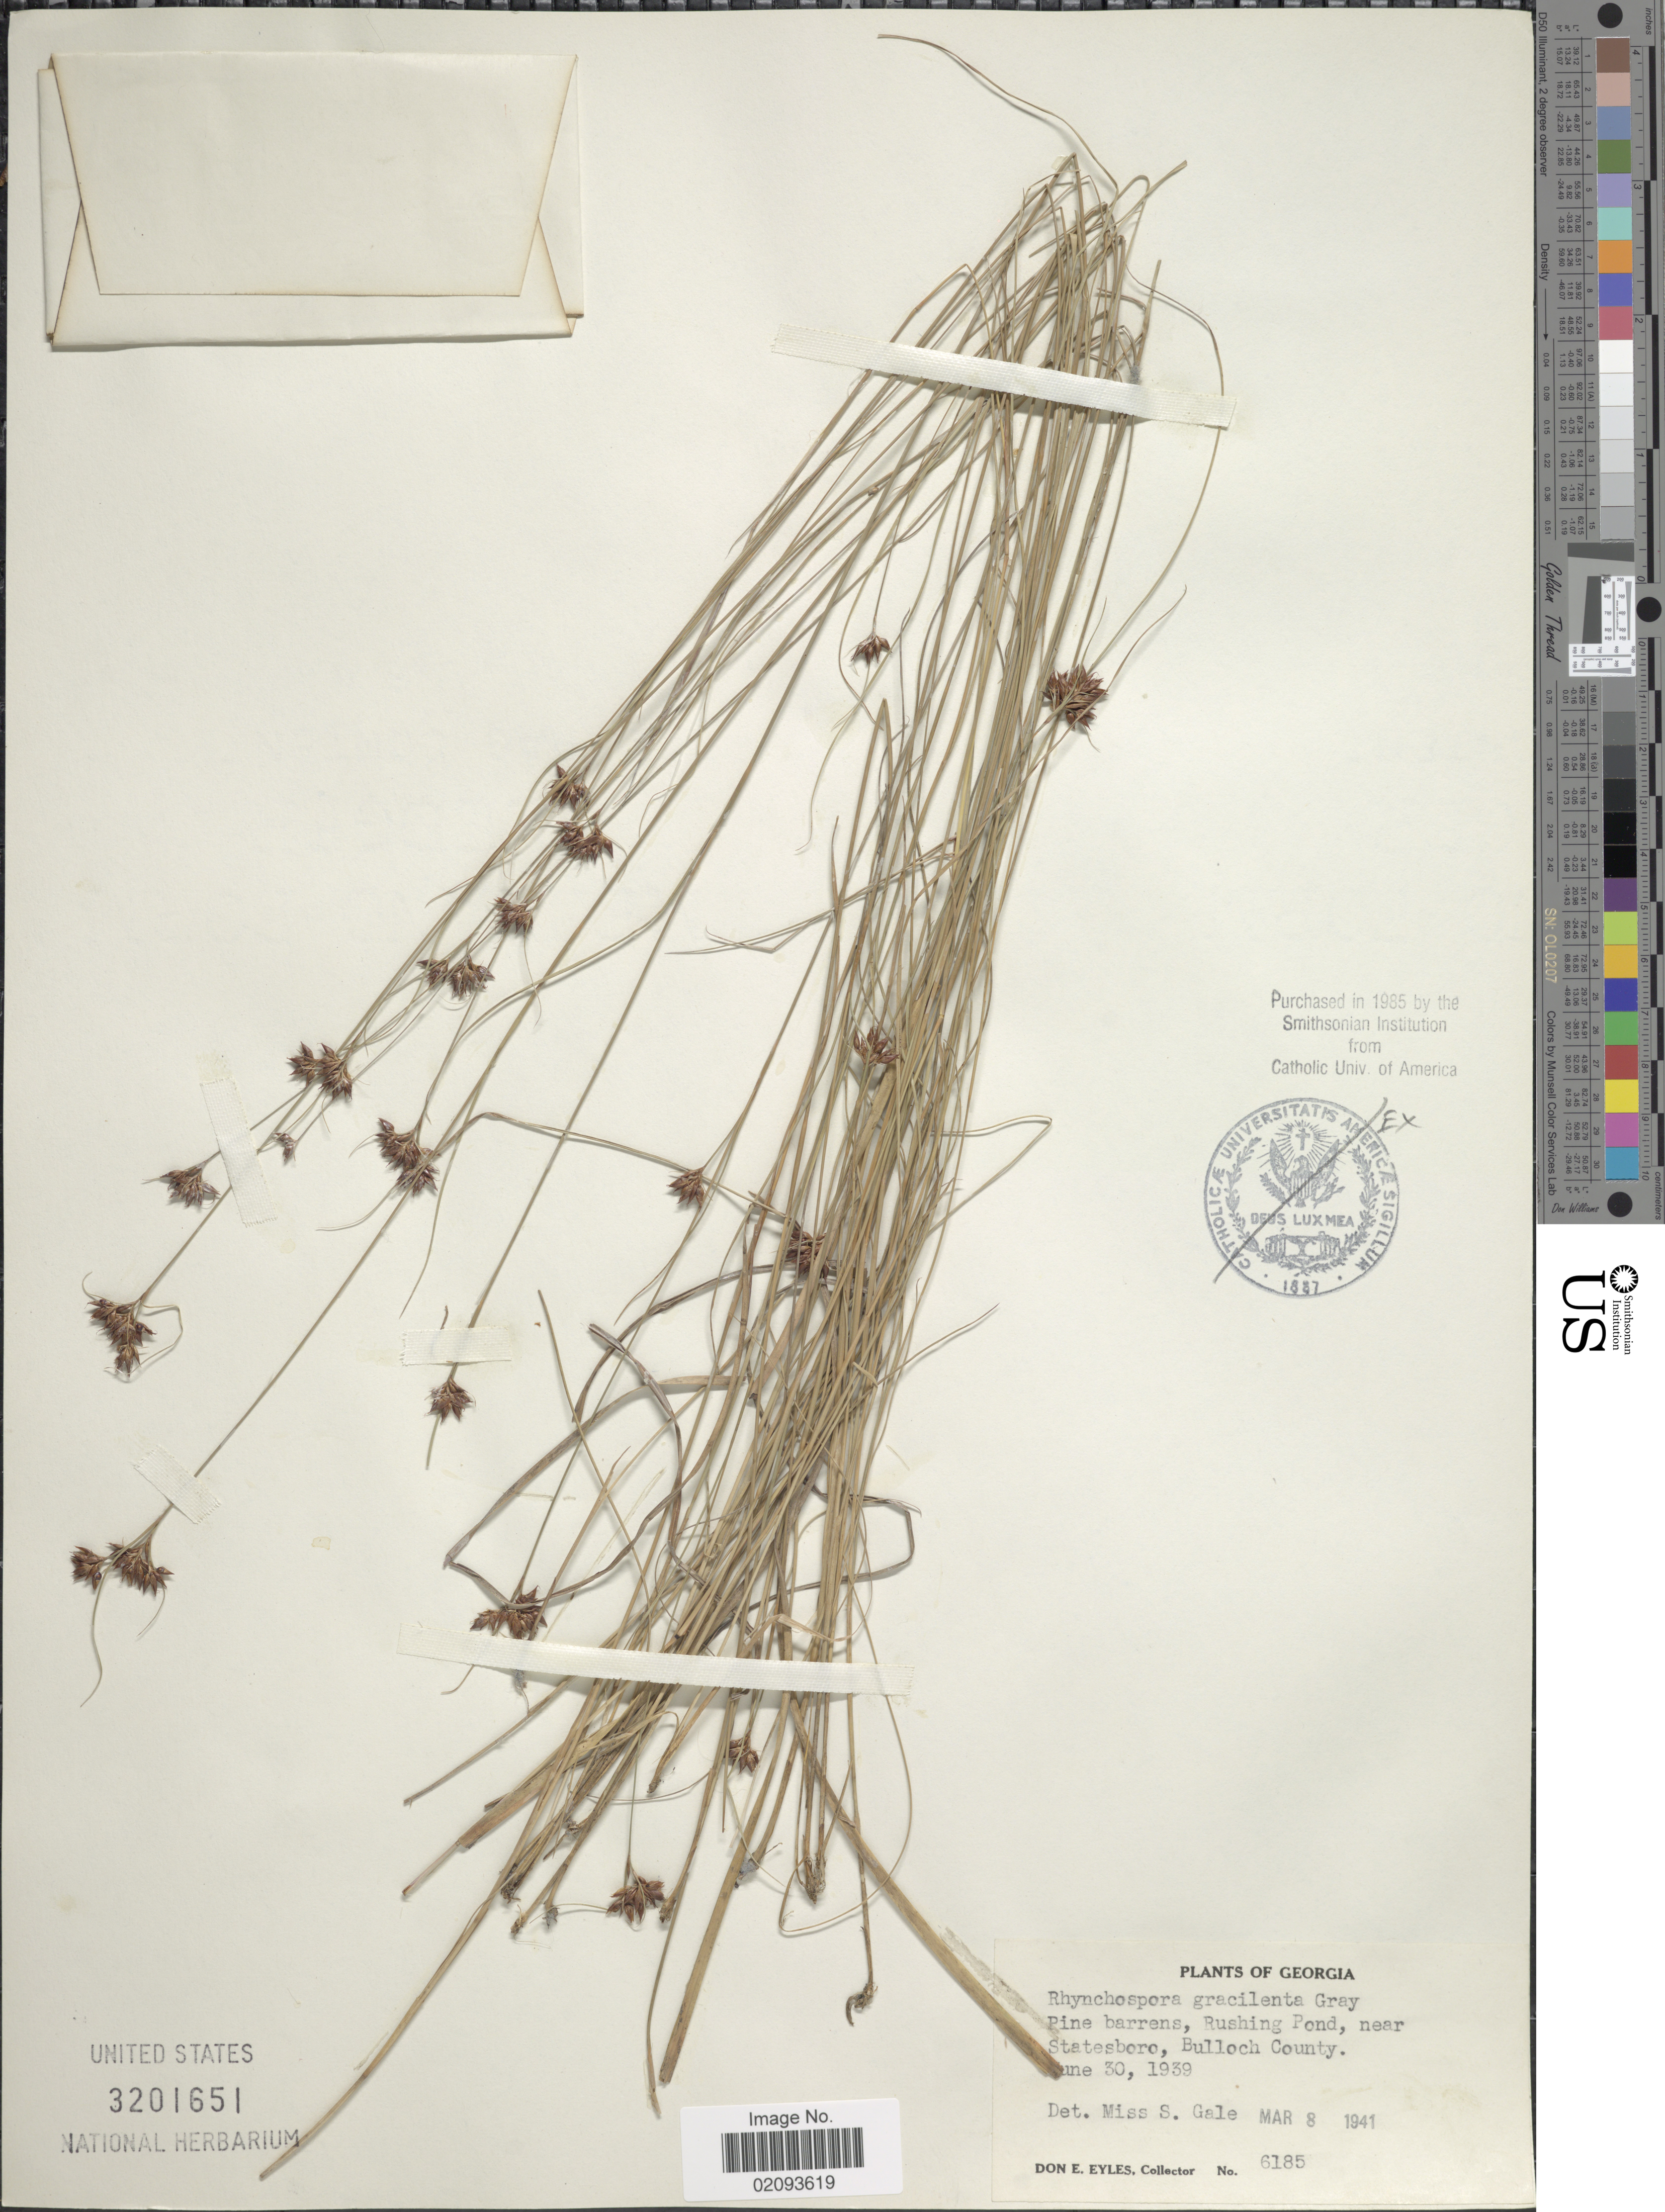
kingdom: Plantae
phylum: Tracheophyta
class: Liliopsida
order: Poales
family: Cyperaceae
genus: Rhynchospora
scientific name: Rhynchospora gracilenta A. Gray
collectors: D. Eyles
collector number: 6185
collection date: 1938-06-30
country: United States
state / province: Georgia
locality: Pine barrens, Rushing Pond, near Statesboro, Bulloch County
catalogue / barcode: US 3201651